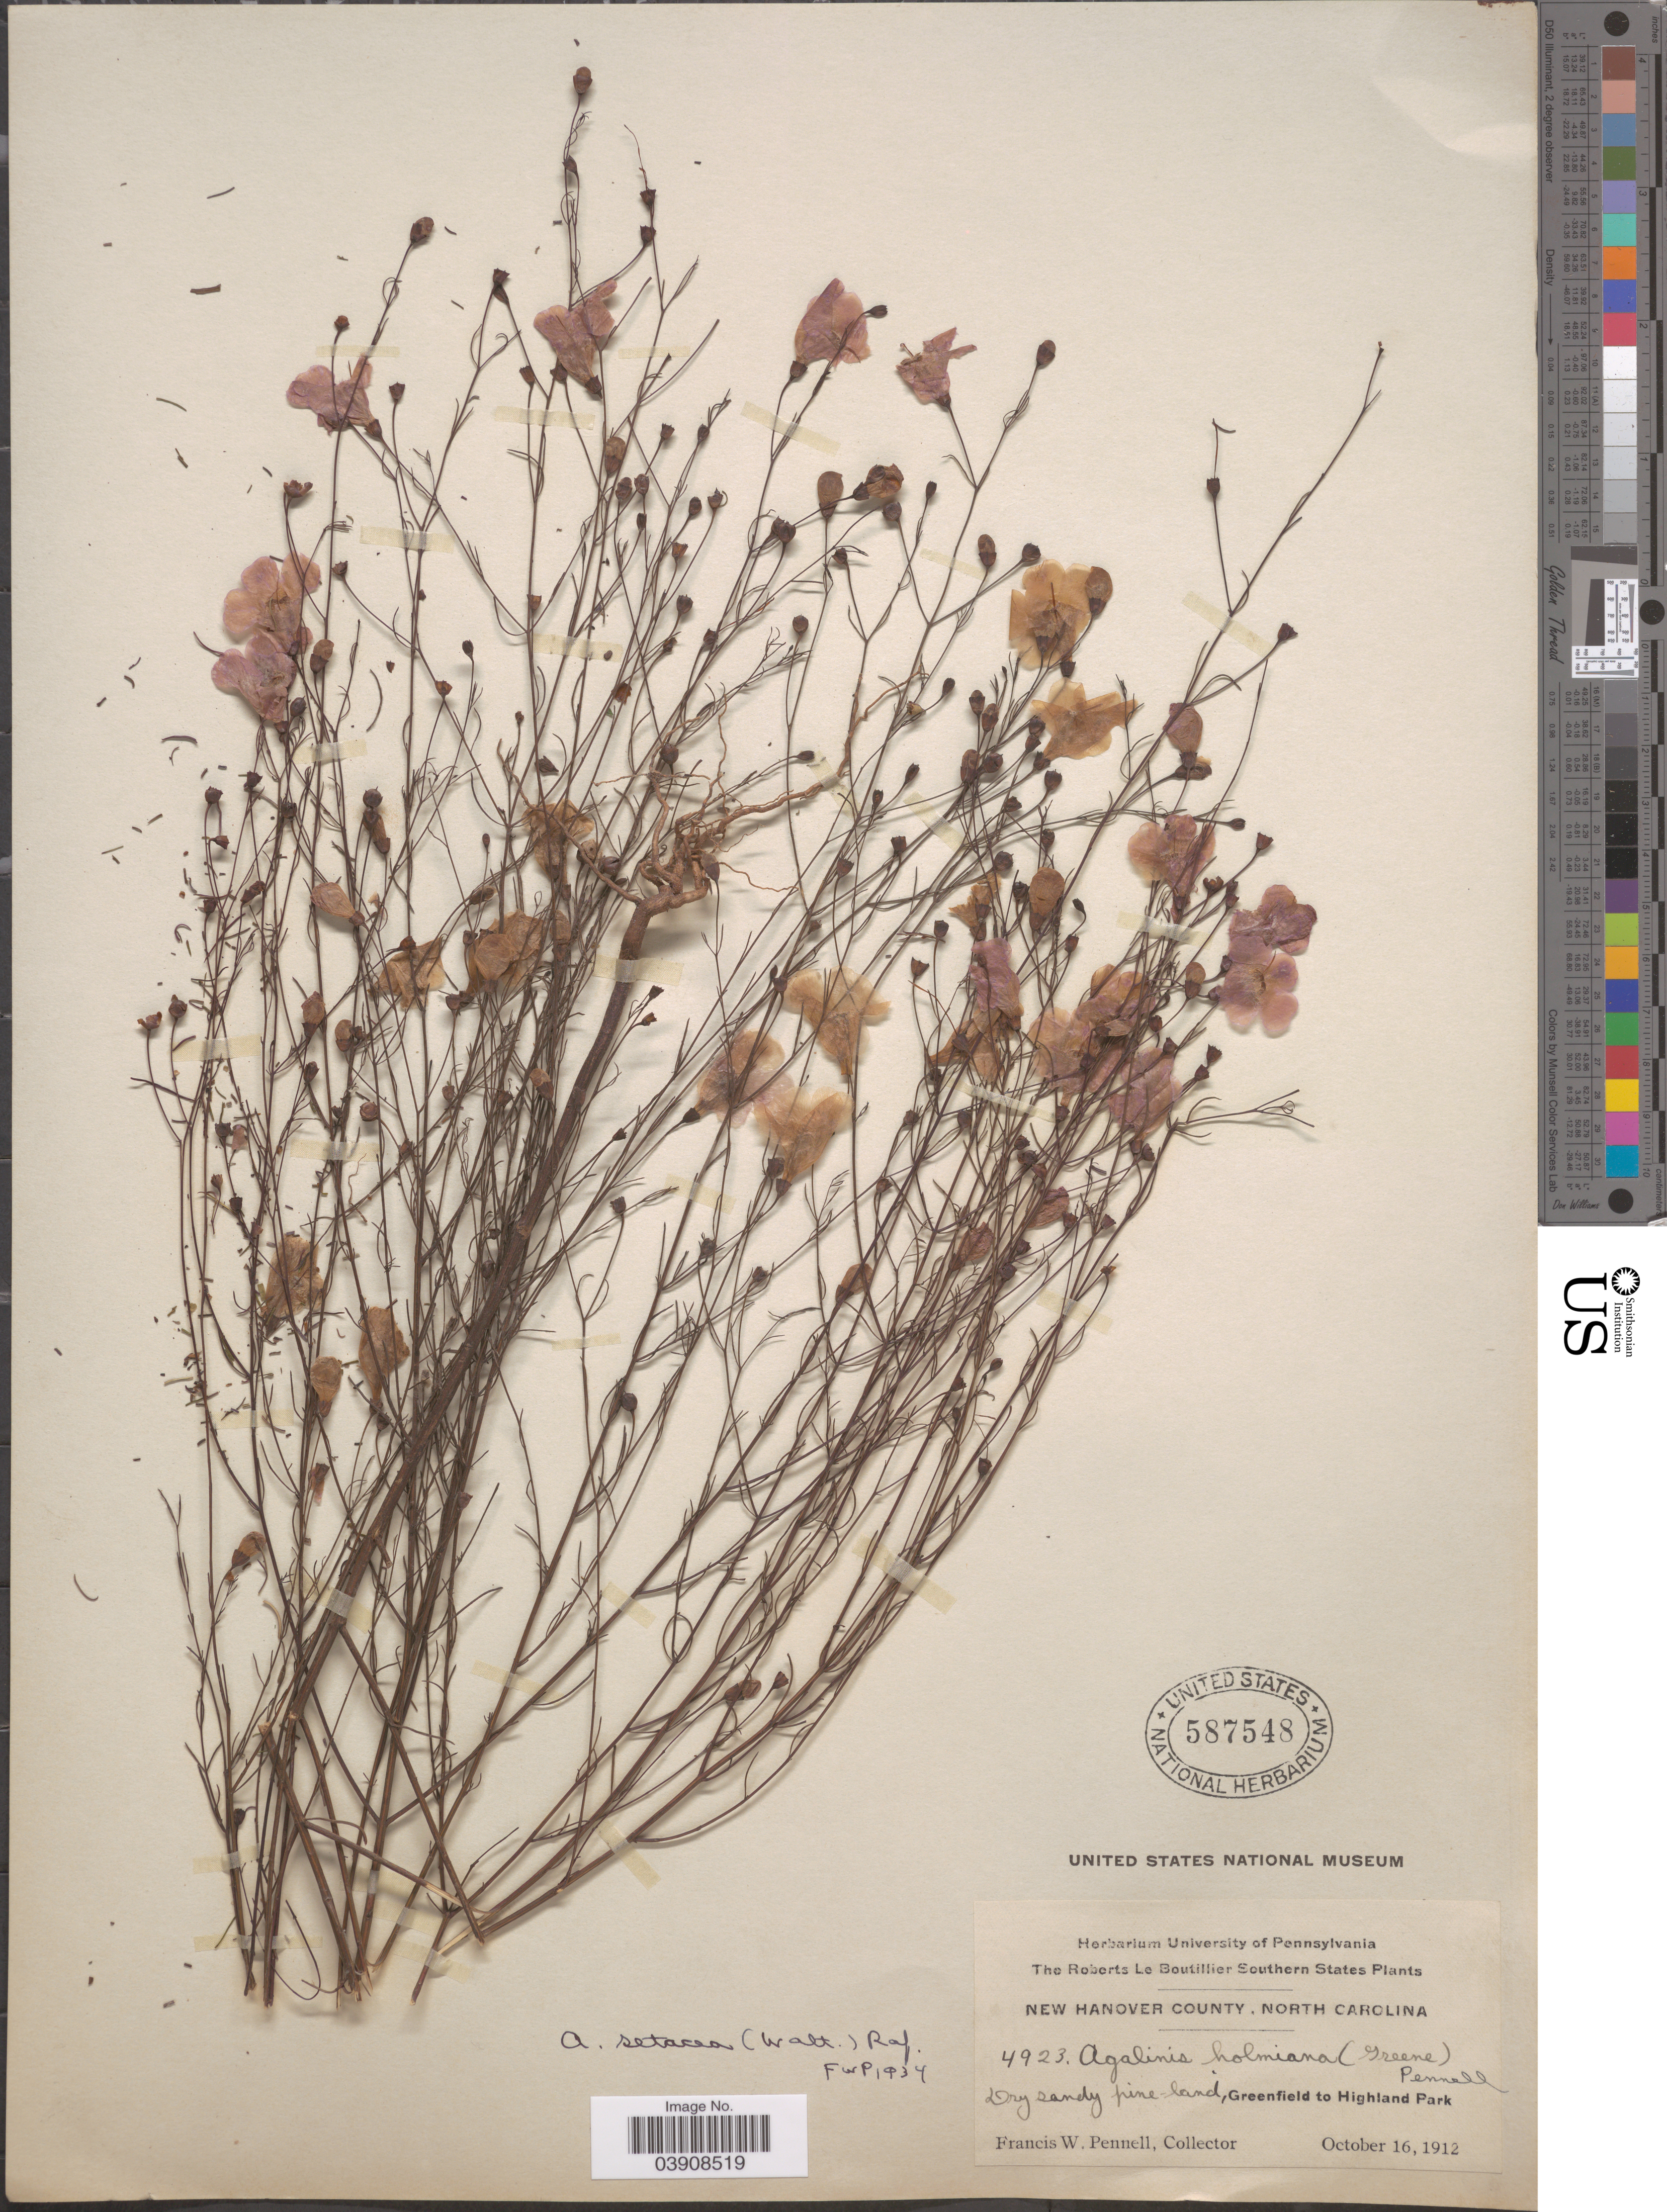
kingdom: Plantae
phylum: Tracheophyta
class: Magnoliopsida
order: Lamiales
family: Orobanchaceae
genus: Agalinis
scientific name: Agalinis setacea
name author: (J.F. Gmel.) Raf.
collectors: F. W. Pennell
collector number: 4923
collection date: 1912-10-16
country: United States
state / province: North Carolina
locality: Southern States. New Hanover County. Greenfield to Highland Park.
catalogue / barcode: US 587548